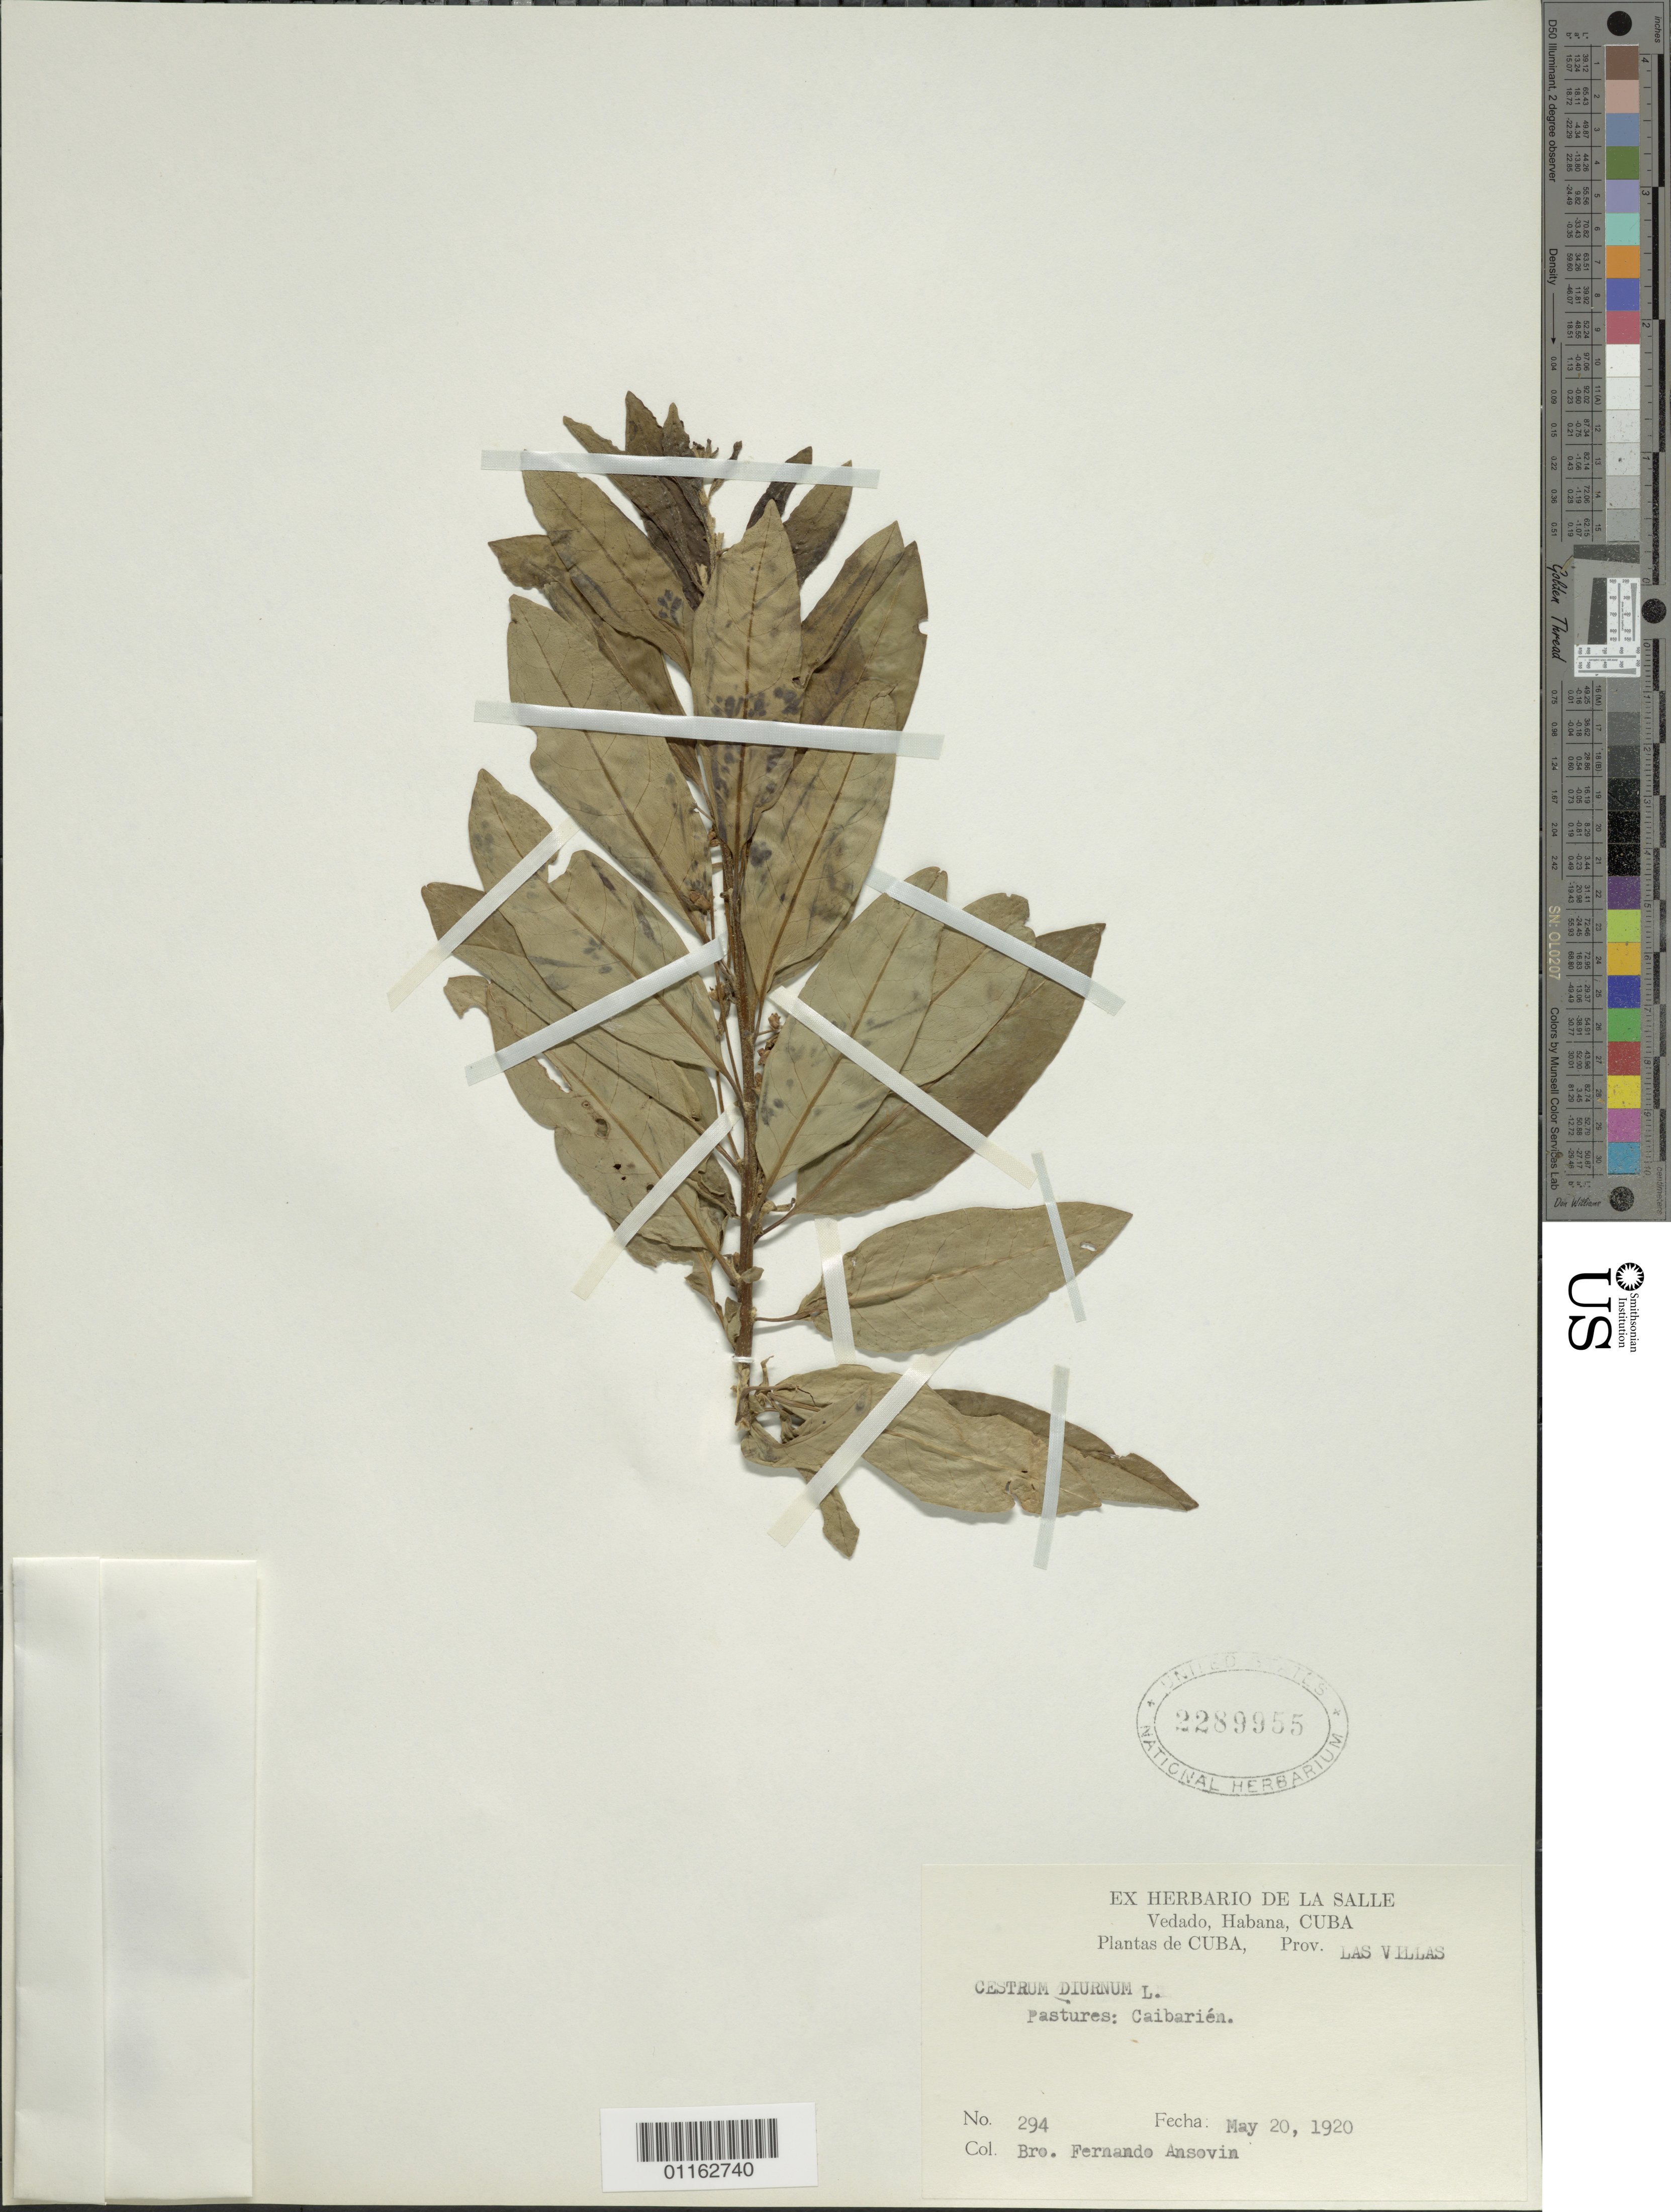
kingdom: Plantae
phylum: Tracheophyta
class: Magnoliopsida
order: Solanales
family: Solanaceae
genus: Cestrum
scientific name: Cestrum diurnum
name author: L.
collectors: F. Ansovin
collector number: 294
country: Cuba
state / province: Las Villas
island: Cuba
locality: Pastures: Caibarien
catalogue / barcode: US 2289955